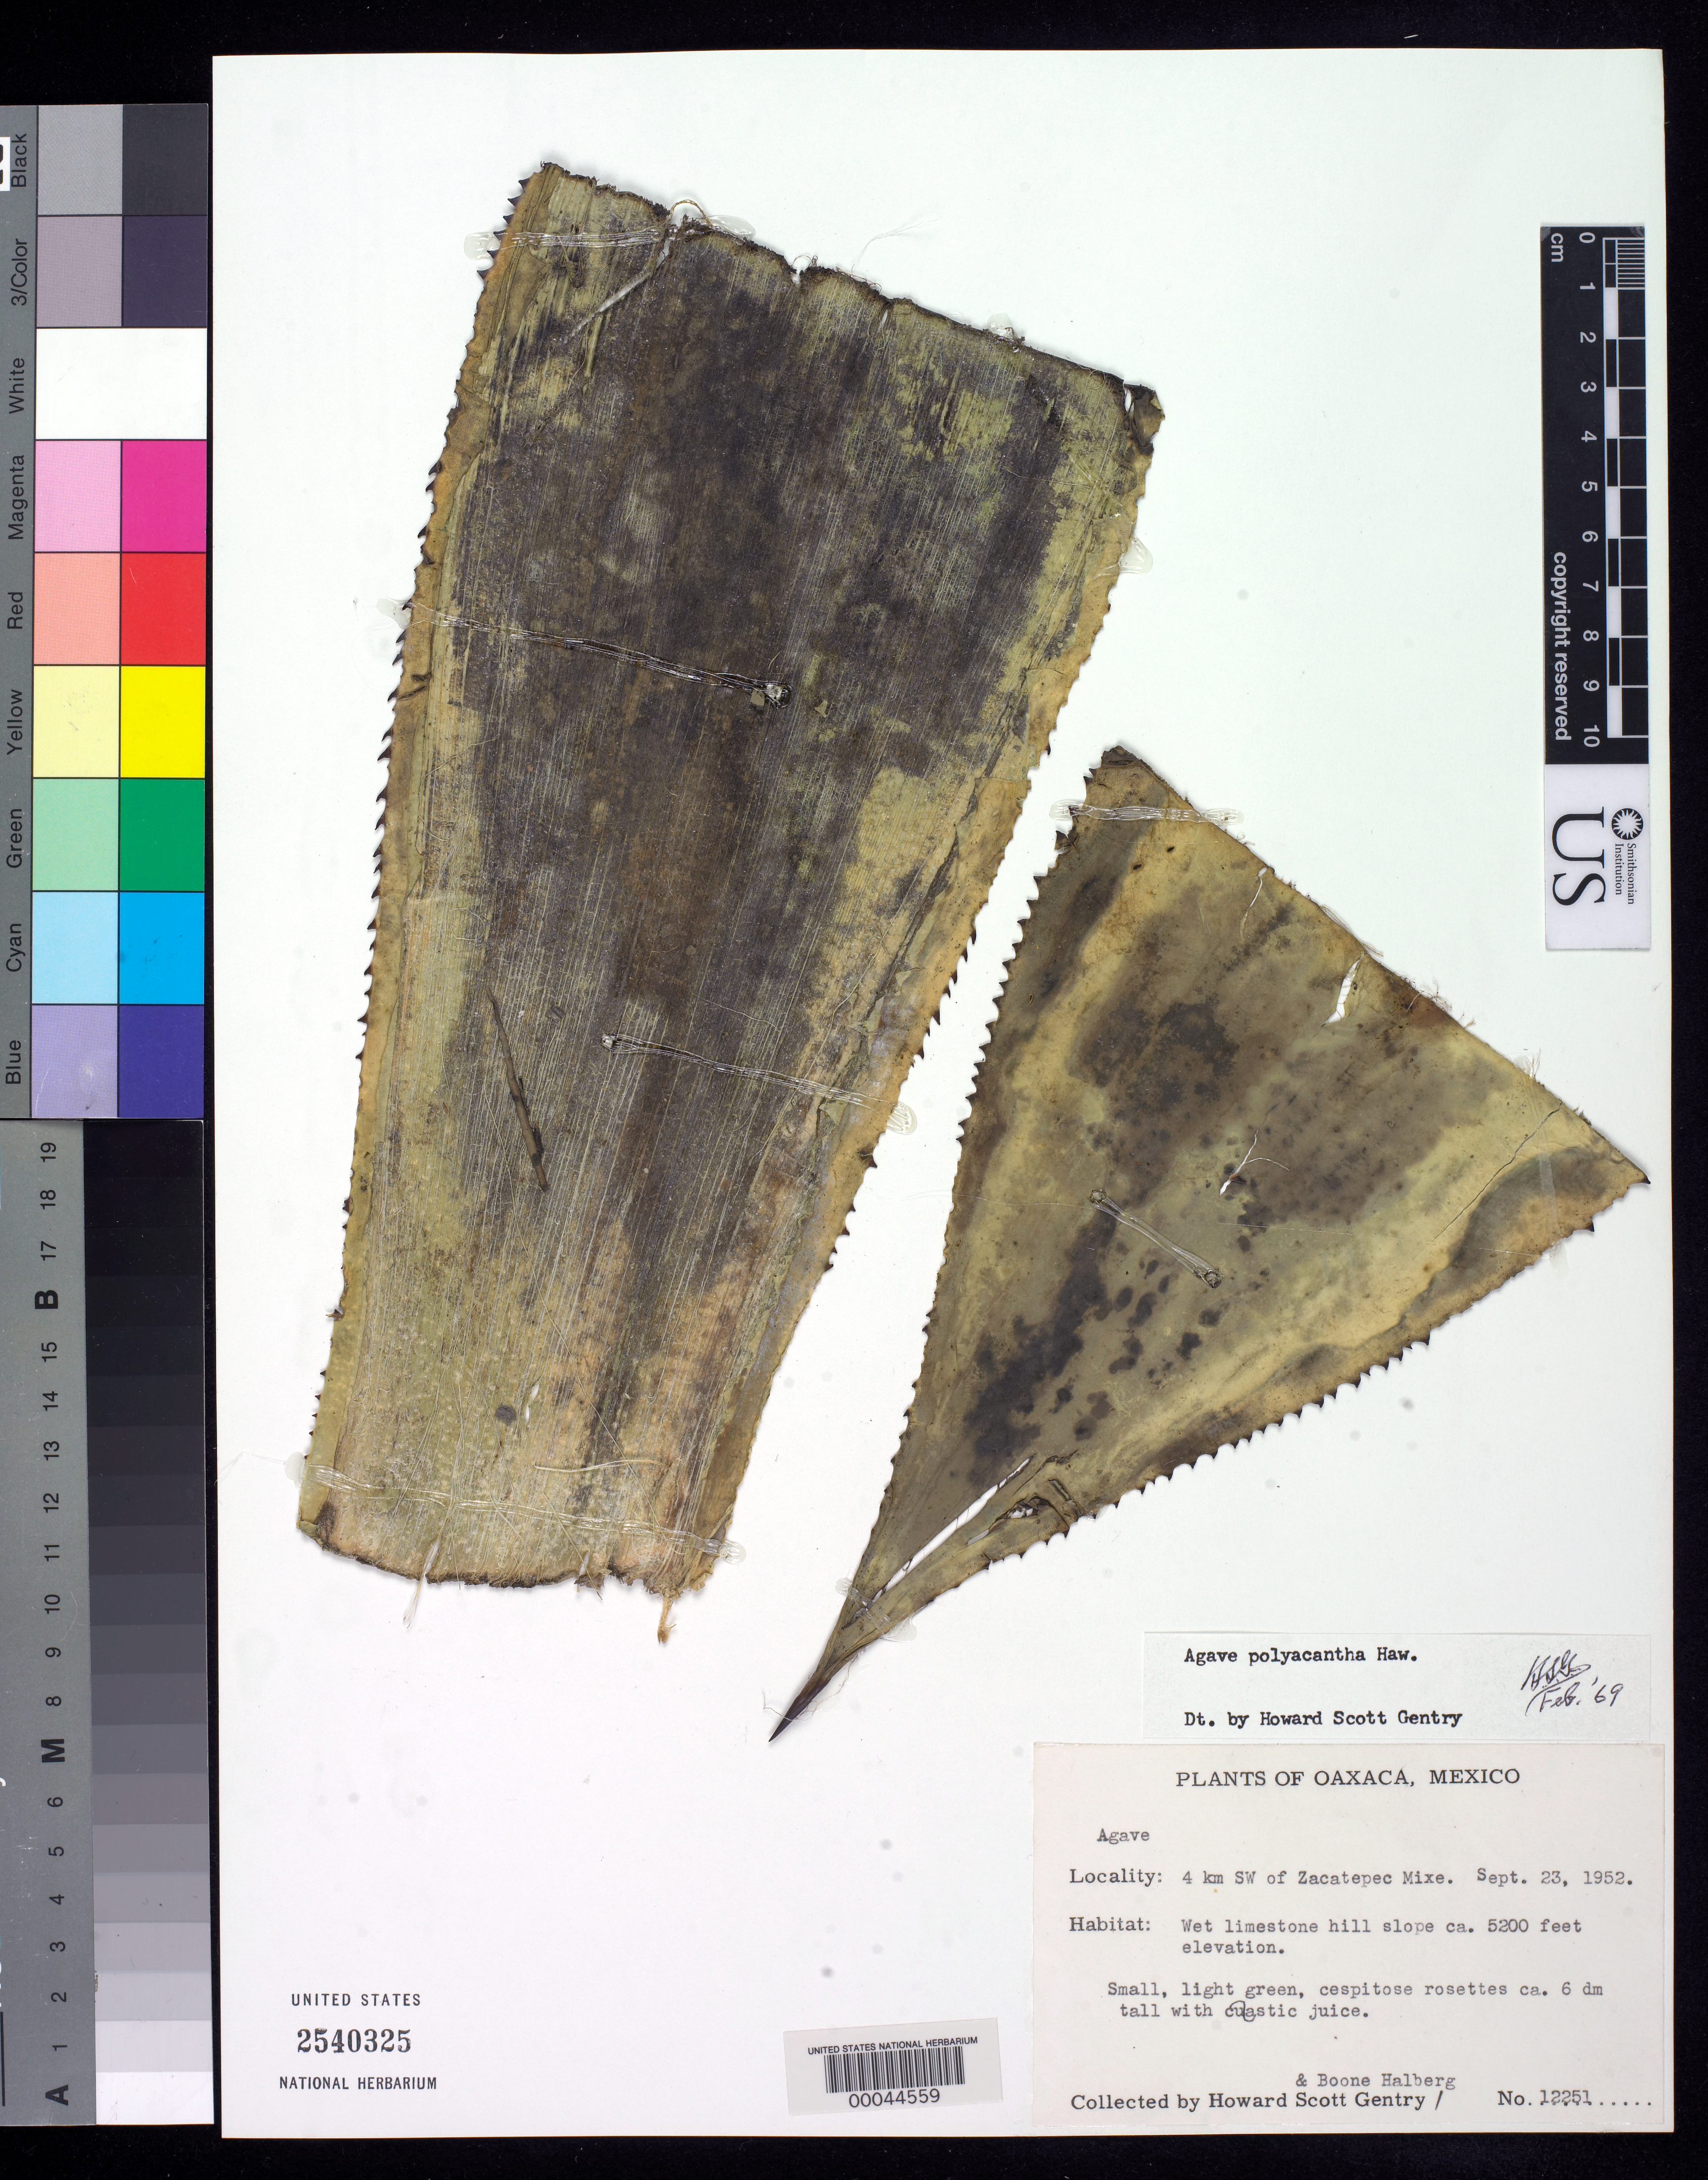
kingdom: Plantae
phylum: Tracheophyta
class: Liliopsida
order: Asparagales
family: Asparagaceae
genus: Agave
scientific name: Agave polyacantha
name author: Haw.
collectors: H. S. Gentry & B. Halberg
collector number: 12251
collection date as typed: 23 Sep 1952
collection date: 1952-09-23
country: Mexico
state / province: Oaxaca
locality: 4 km SW of Zacatepec Mixe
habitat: Wet limestone hill slope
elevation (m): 1585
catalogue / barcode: US 2540325